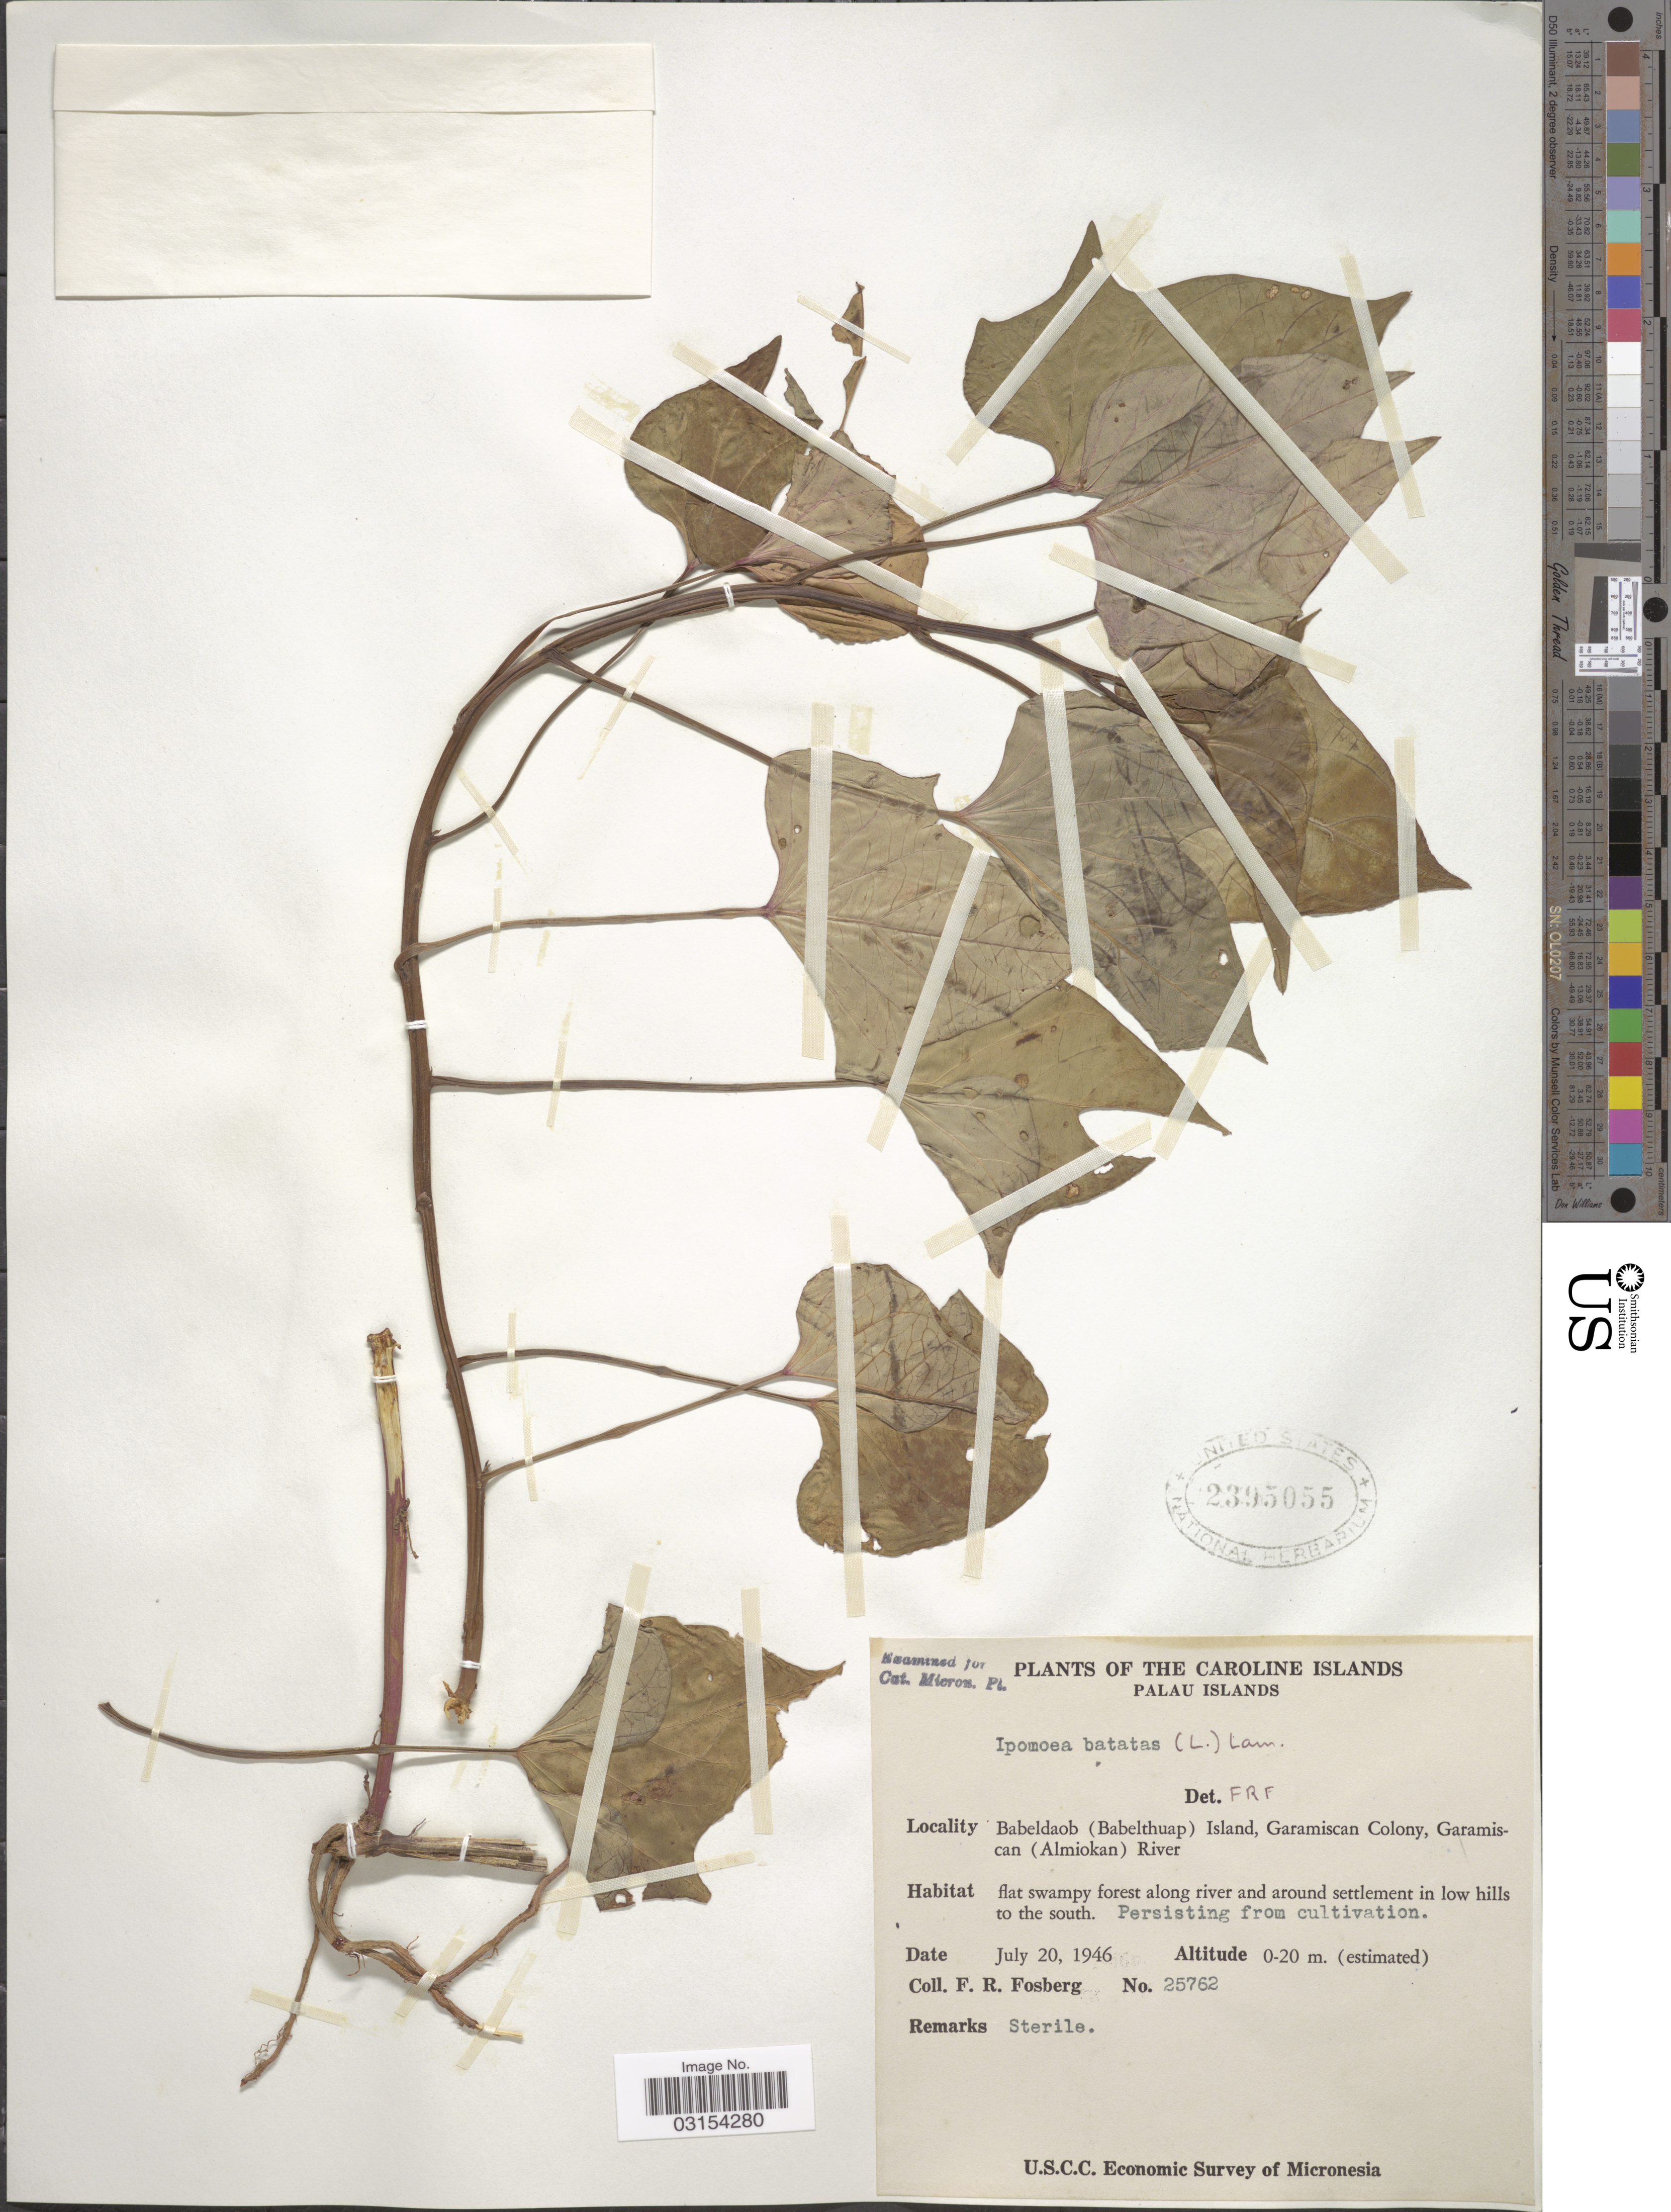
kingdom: Plantae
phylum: Tracheophyta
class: Magnoliopsida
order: Solanales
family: Convolvulaceae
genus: Ipomoea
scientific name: Ipomoea batatas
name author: (L.) Lam.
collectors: F. R. Fosberg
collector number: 25762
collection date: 1946-07-20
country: Palau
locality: The Caroline Islands. Palau Islands. Babeldaob (Babelthuap) Island, Garamiscan Colony, Garamiscan (Almiokan) River.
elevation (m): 0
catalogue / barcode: US 2395055